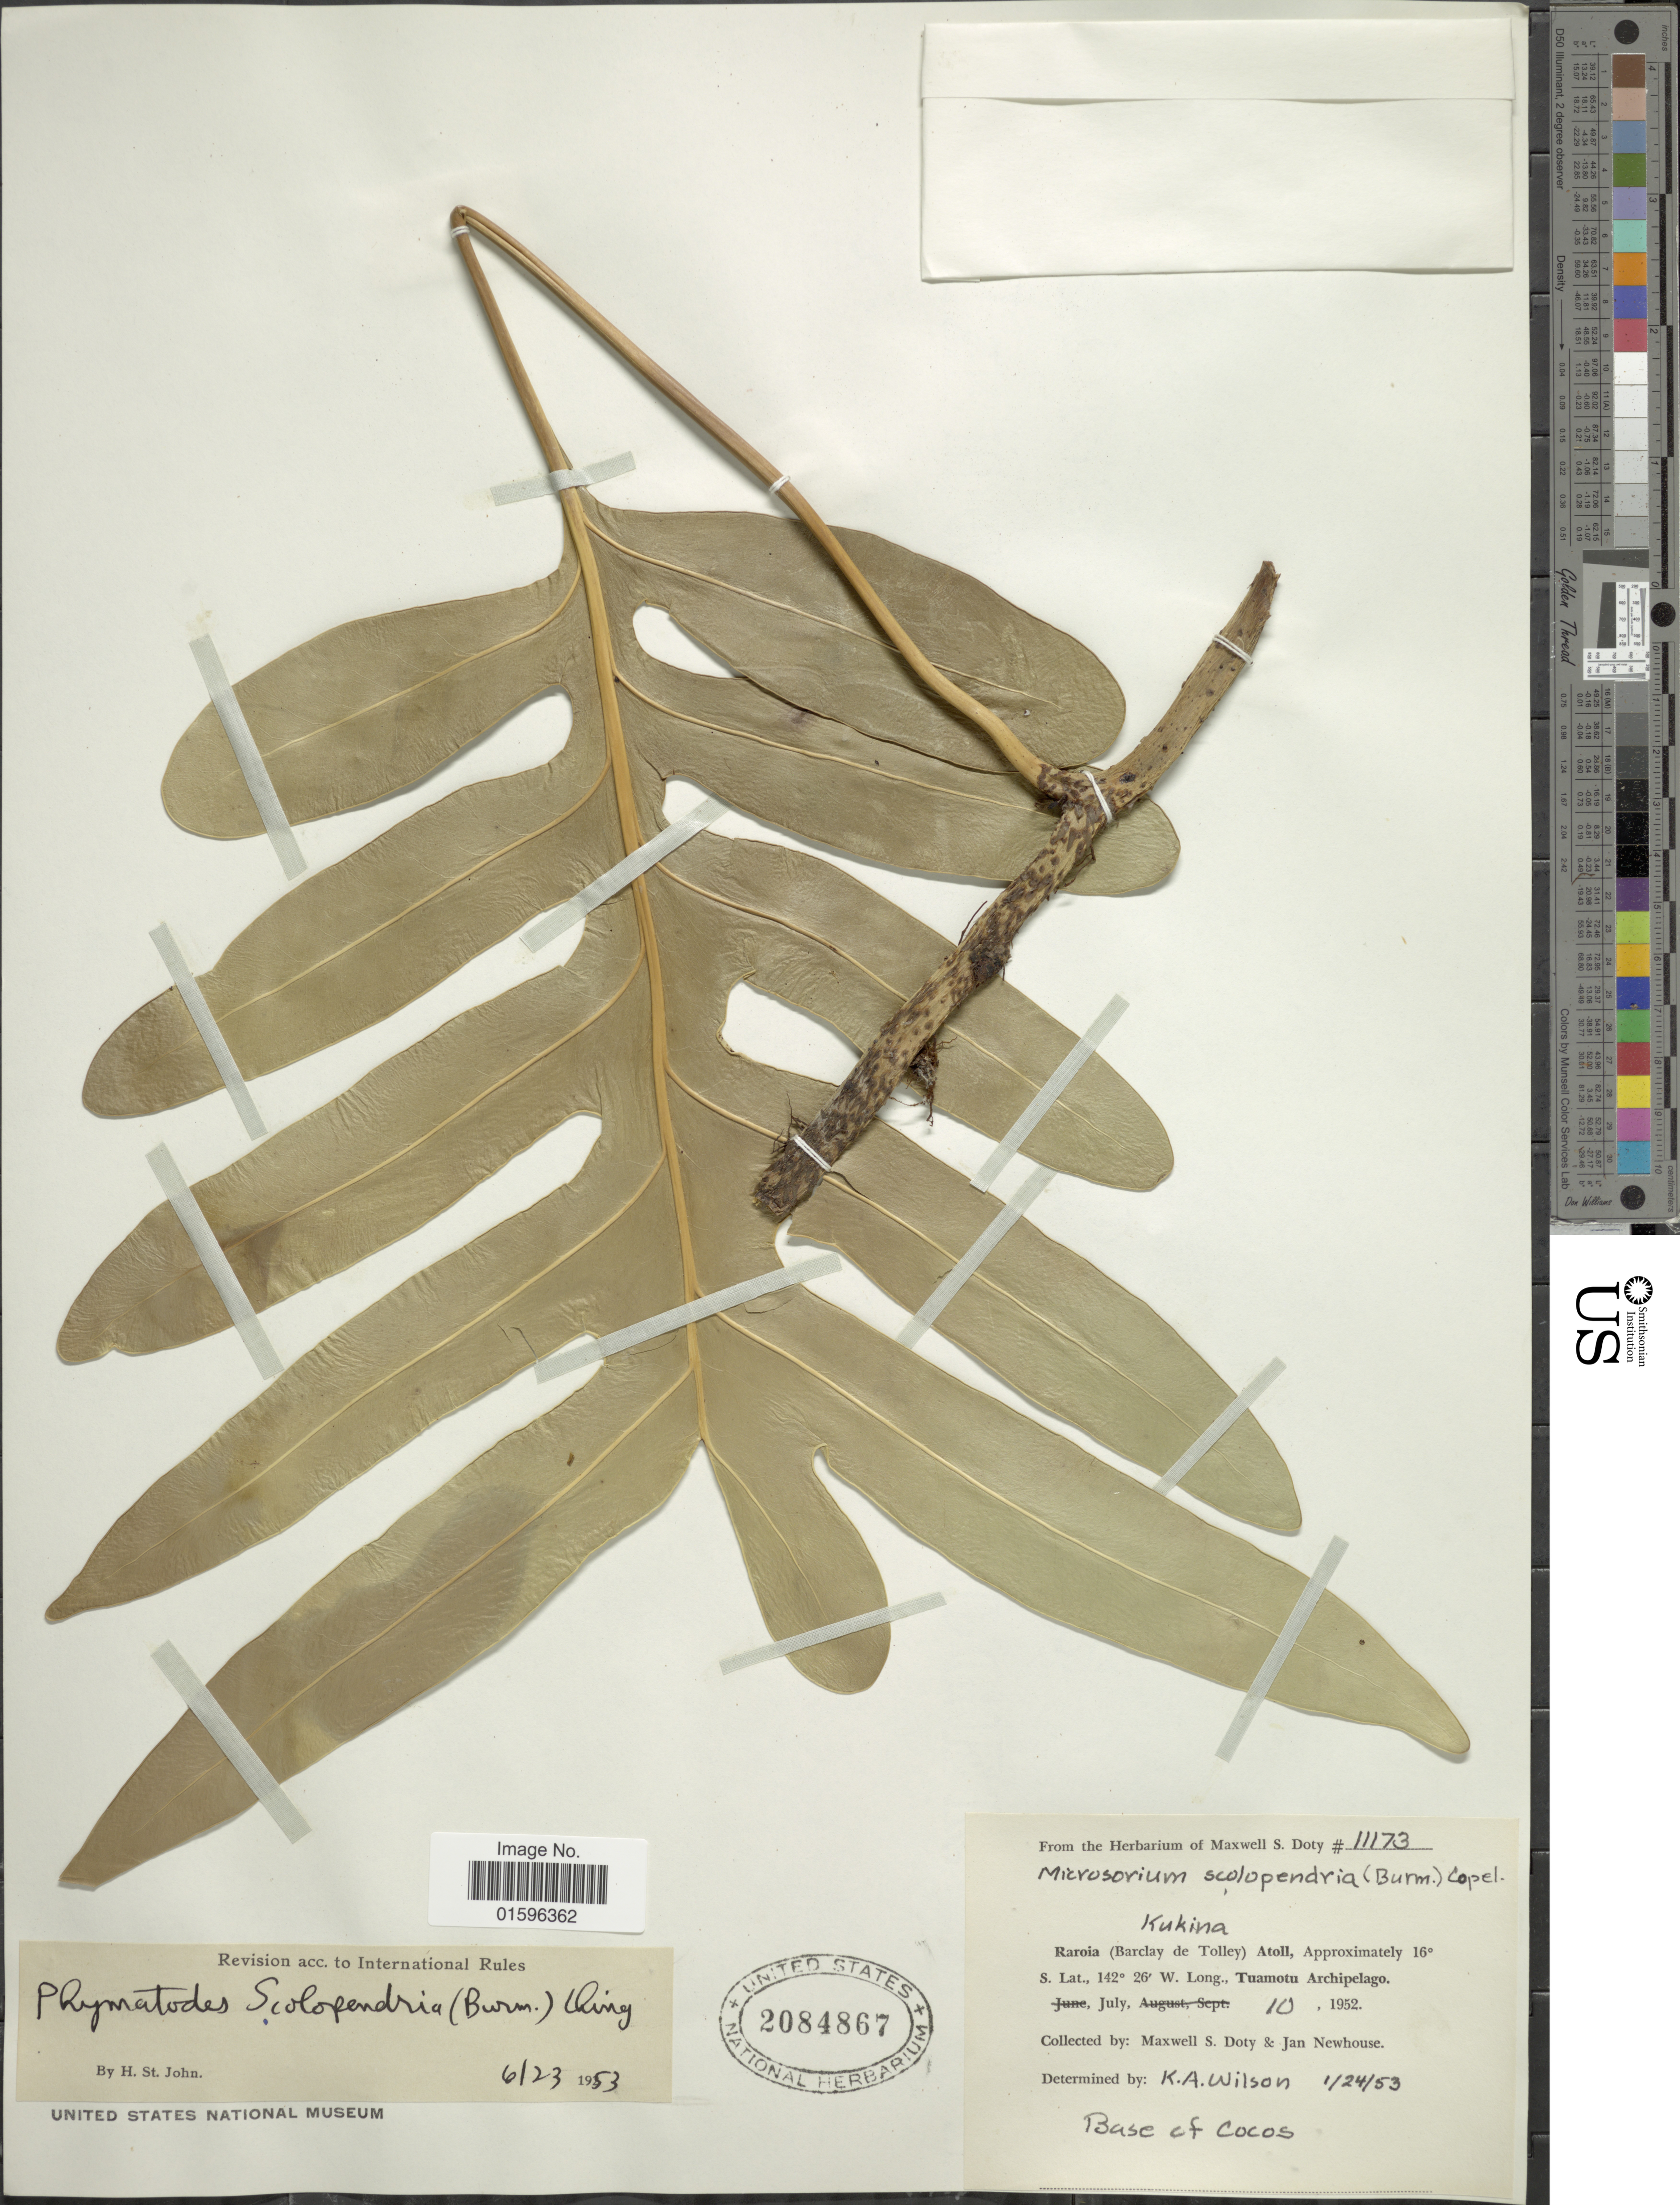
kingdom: Plantae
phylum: Tracheophyta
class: Polypodiopsida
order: Polypodiales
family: Polypodiaceae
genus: Polypodium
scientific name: Polypodium scolopendria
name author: Burm. f.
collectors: M. S. Doty & J. Newhouse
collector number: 11173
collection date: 1952-07-10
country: French Polynesia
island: Raroia [Barclay de Tolley] Atoll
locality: Kukina, Raroia (Barclay de Tolley) Atoll, Tuamotu Archipelago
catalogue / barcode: US 2084867